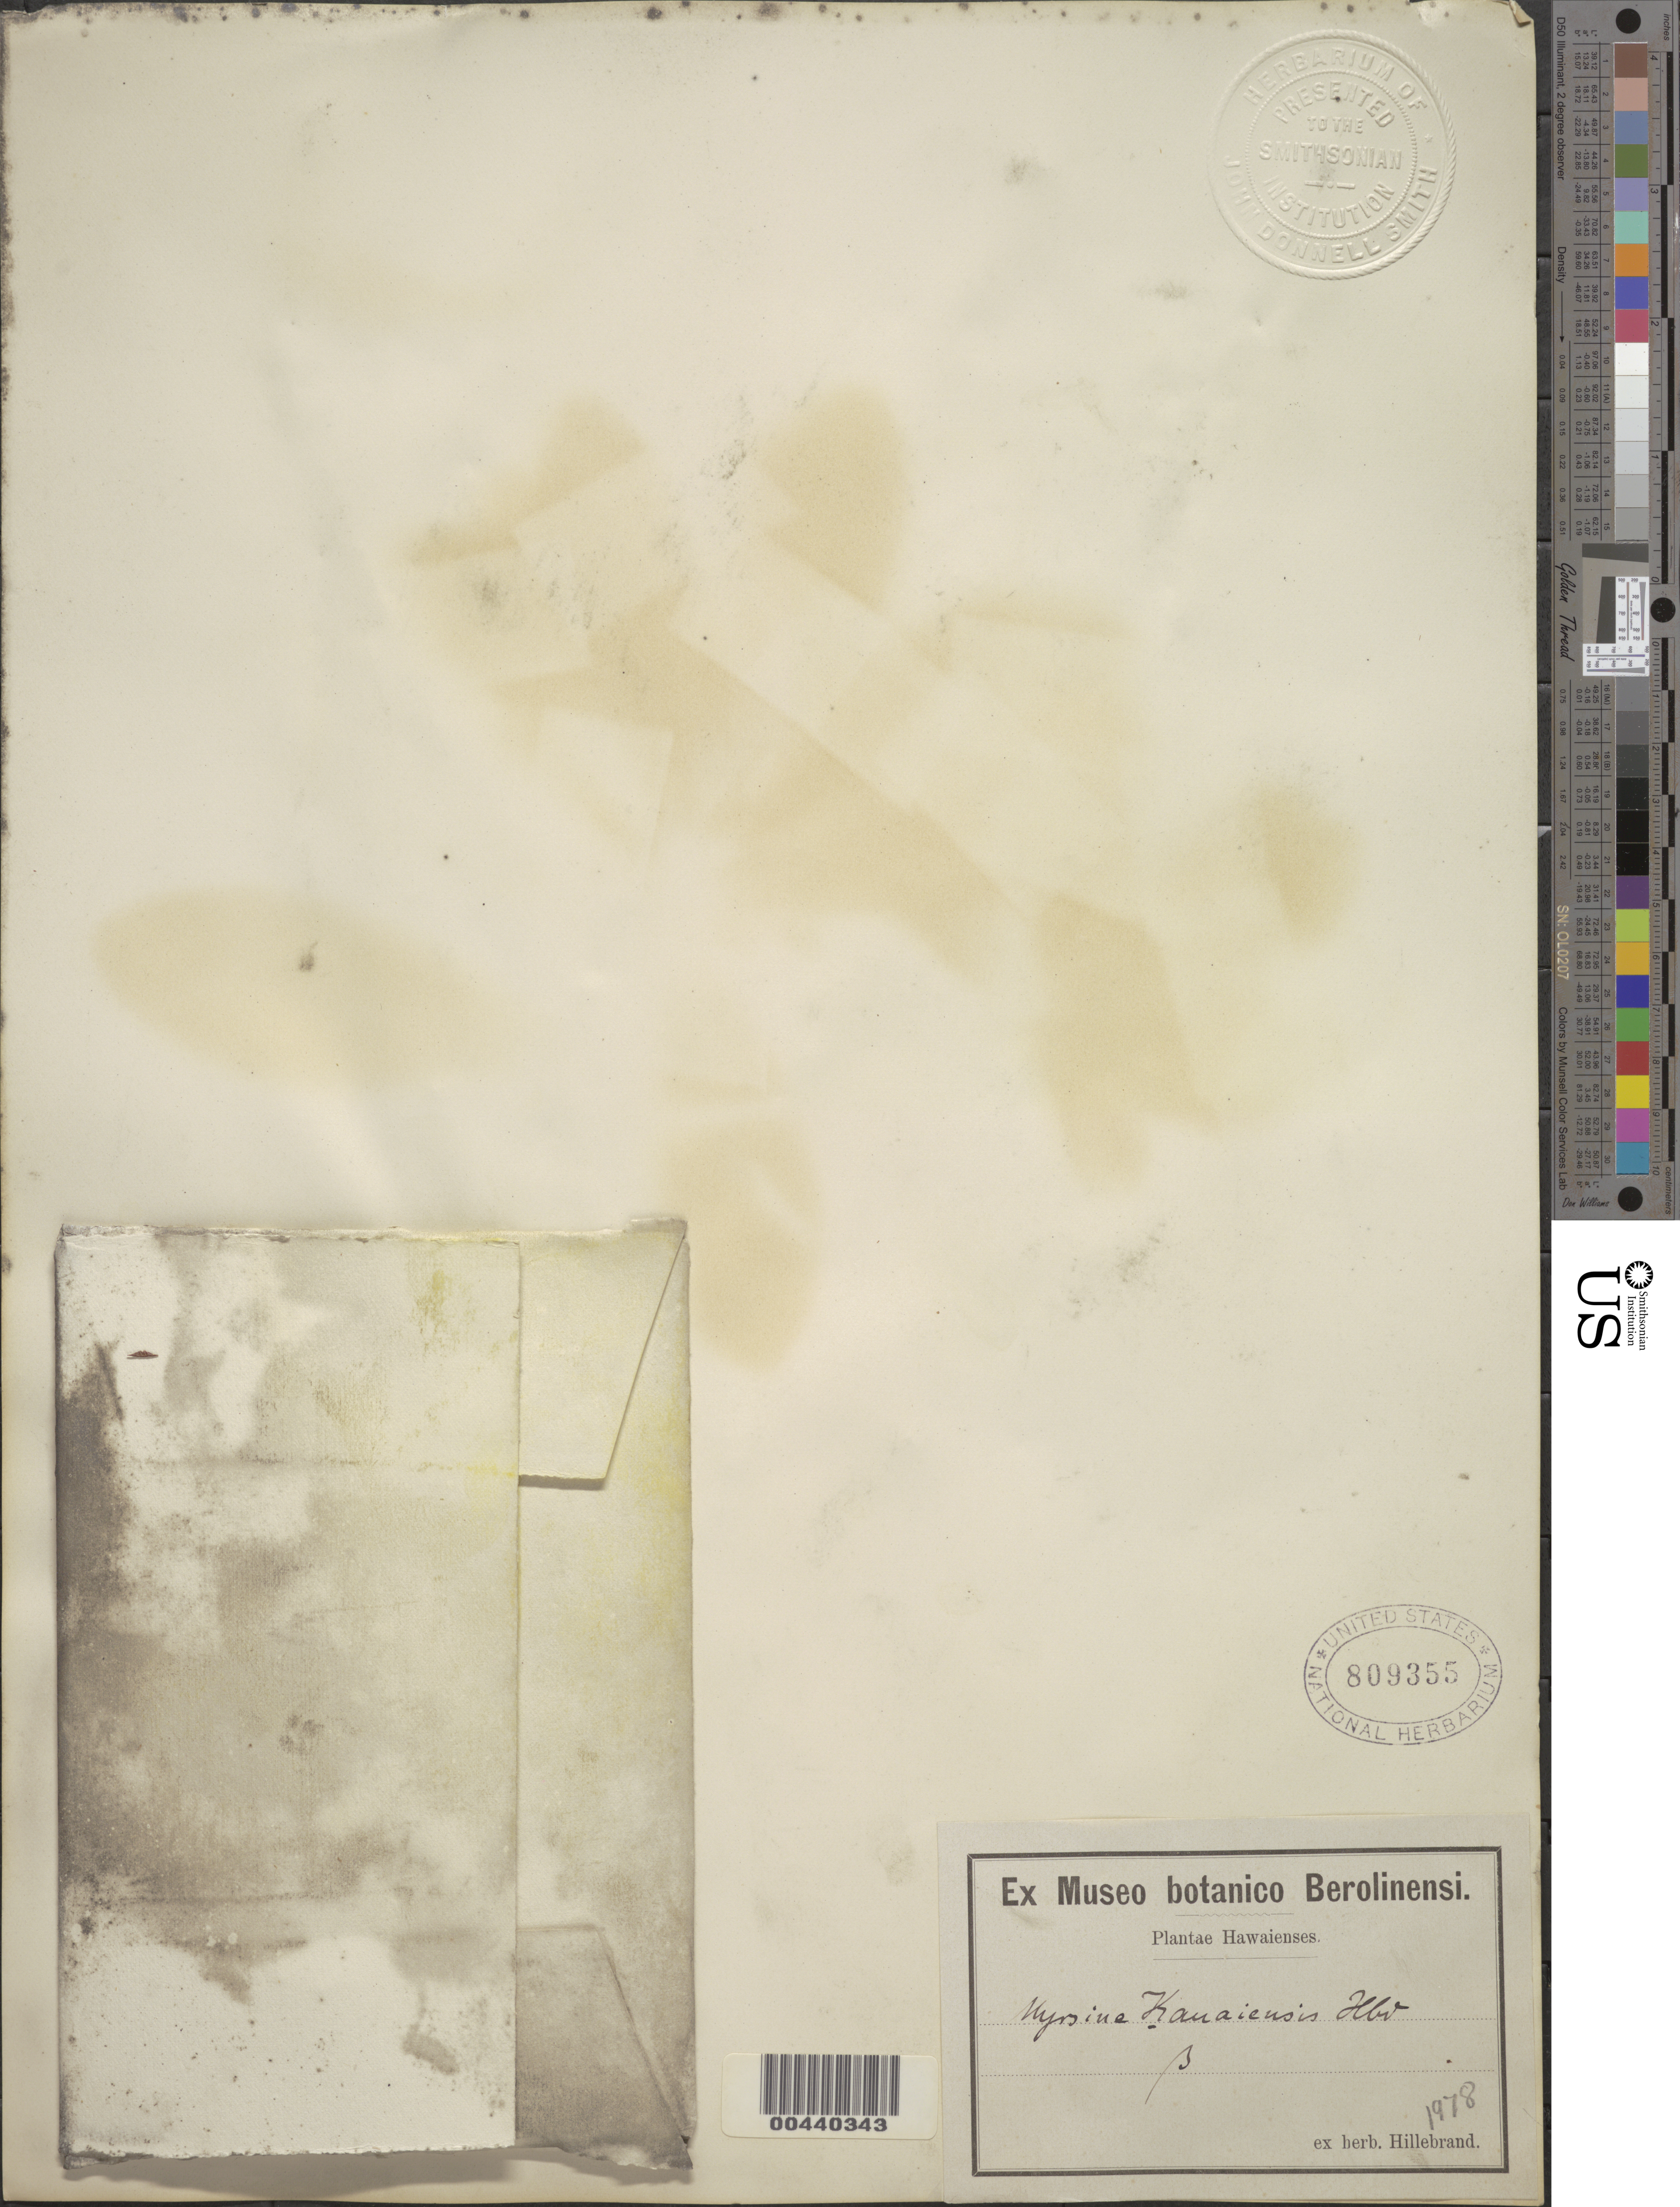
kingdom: Plantae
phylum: Tracheophyta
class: Magnoliopsida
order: Ericales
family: Primulaceae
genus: Myrsine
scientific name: Myrsine kauaiensis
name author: Hillebr.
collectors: W. Hillebrand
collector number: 1978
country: United States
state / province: Hawaii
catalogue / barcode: US 809355